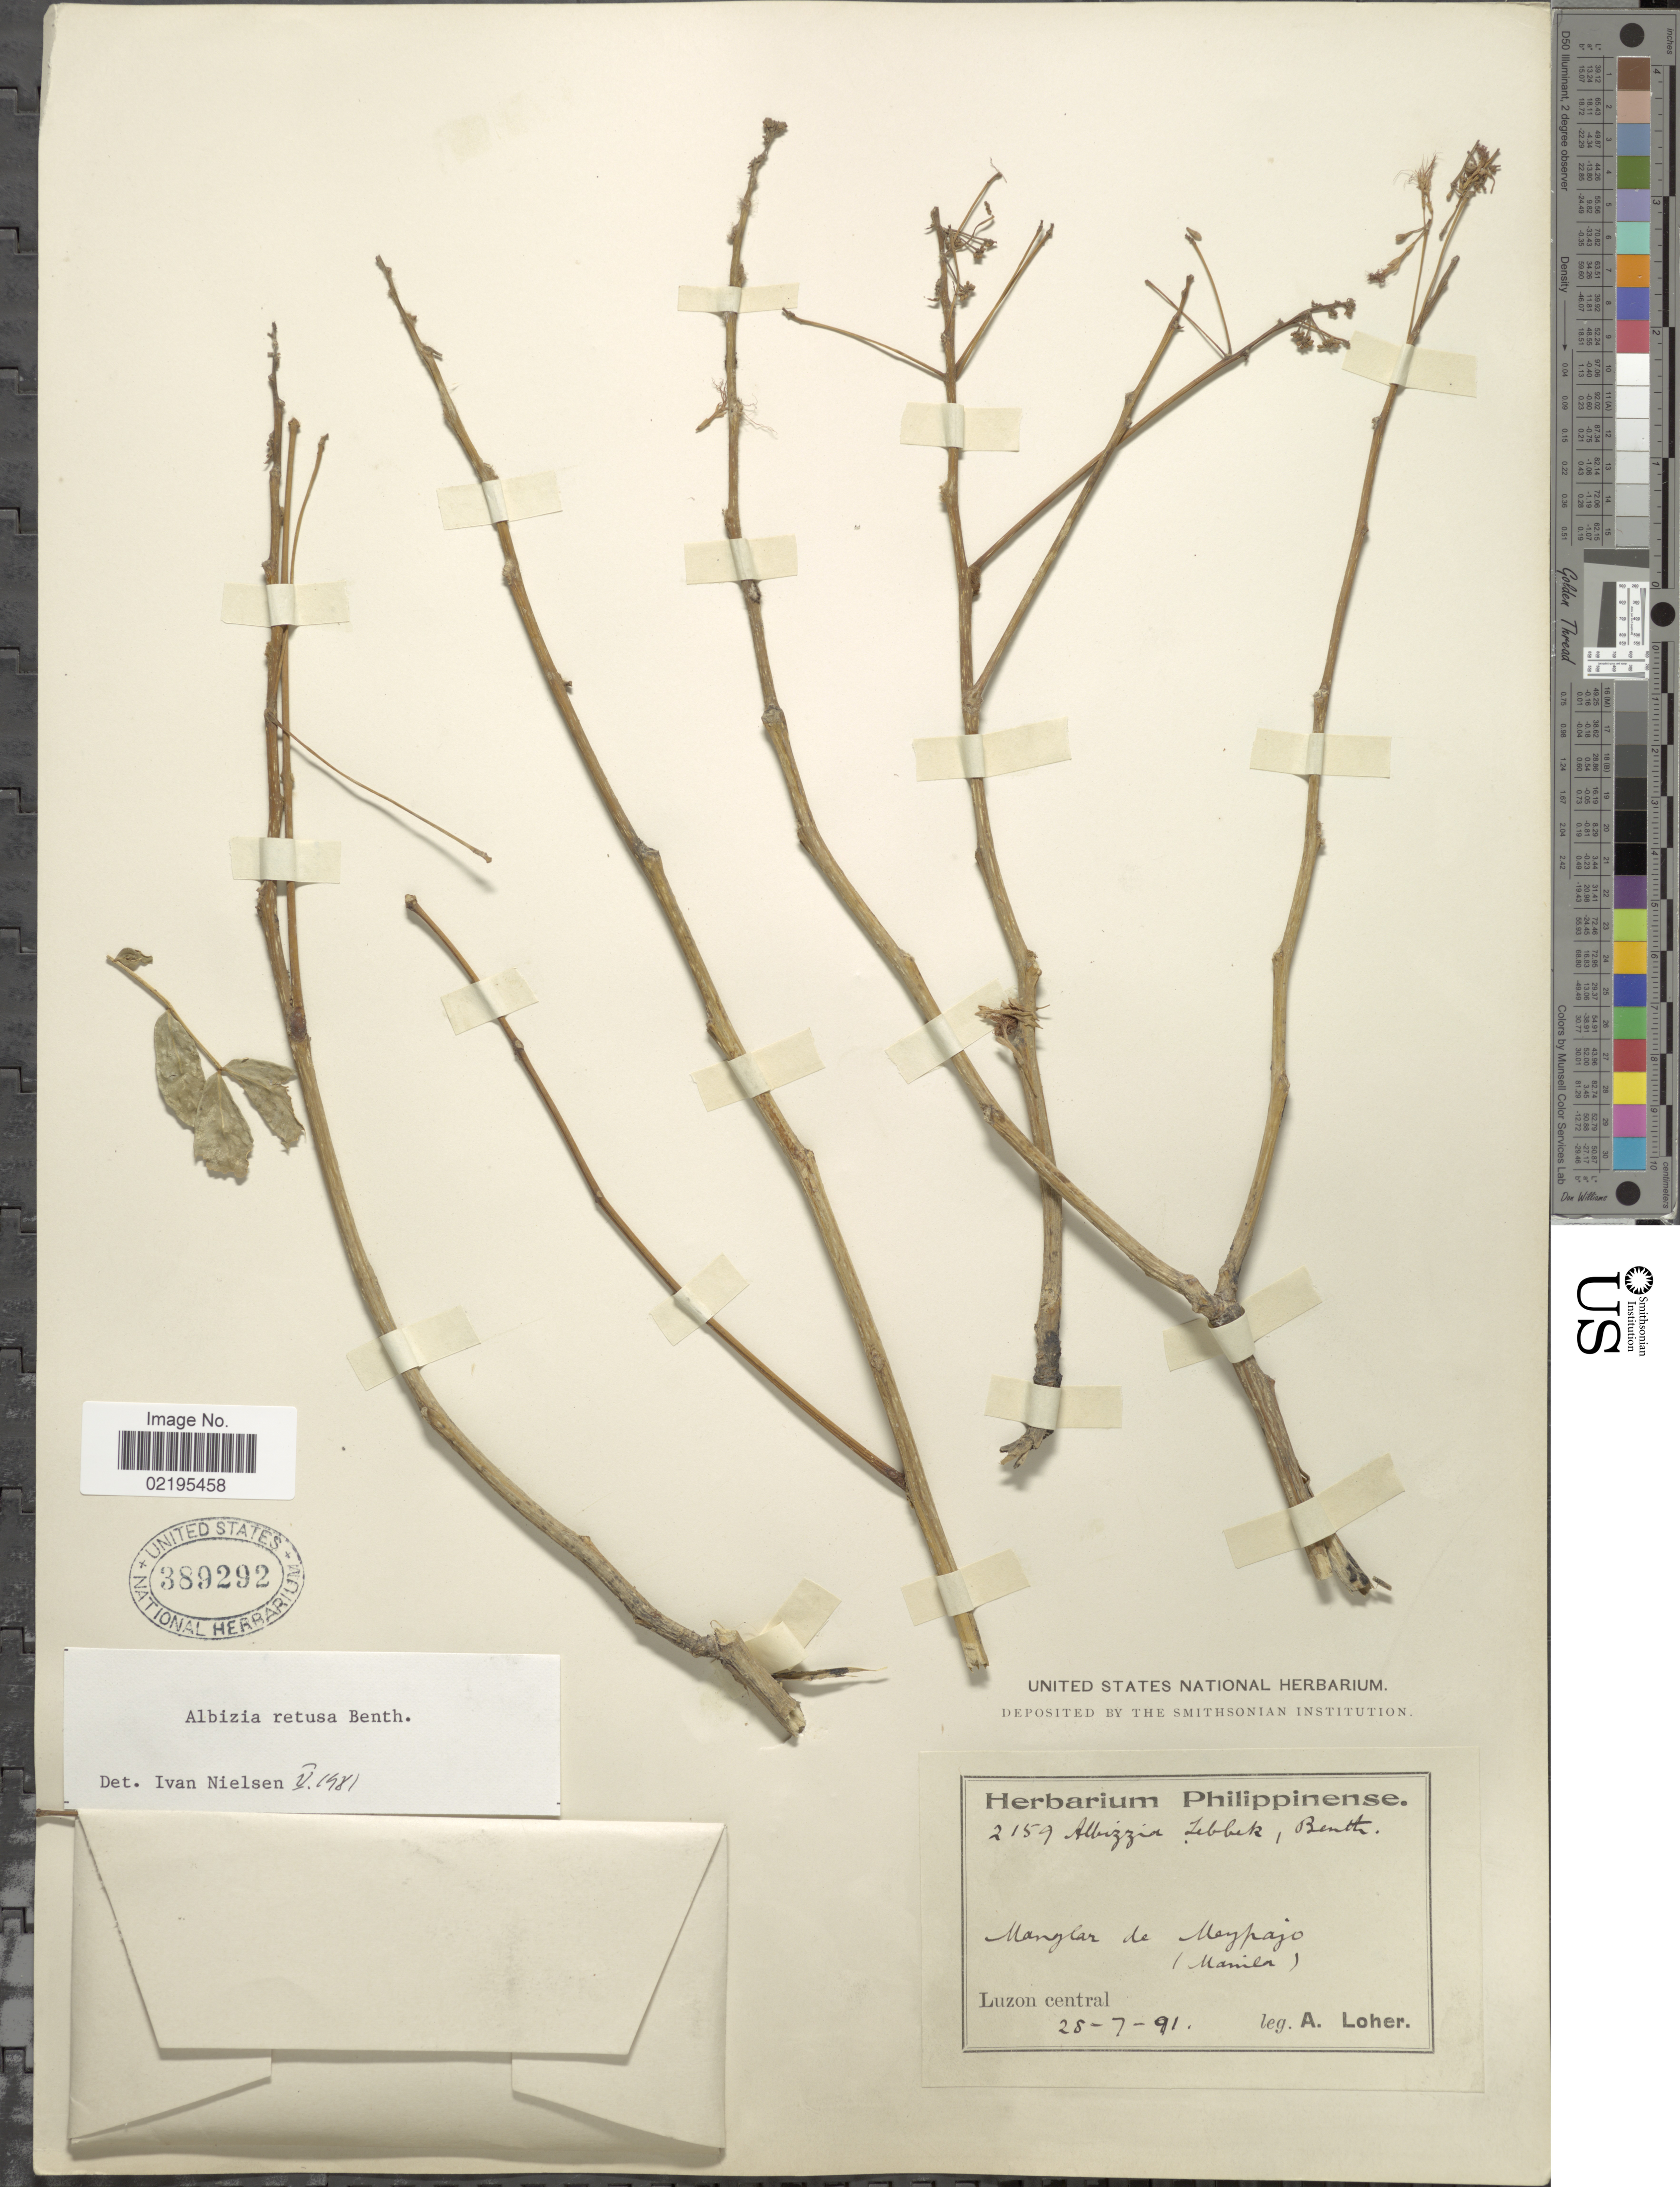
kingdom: Plantae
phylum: Tracheophyta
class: Magnoliopsida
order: Fabales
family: Fabaceae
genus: Albizia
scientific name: Albizia retusa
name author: Benth.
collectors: A. Loher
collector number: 2159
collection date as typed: Transcribed d/m/y: 28/7/91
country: Philippines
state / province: Central Luzon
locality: Manglar de Meypajo (Manila)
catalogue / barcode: US 389292